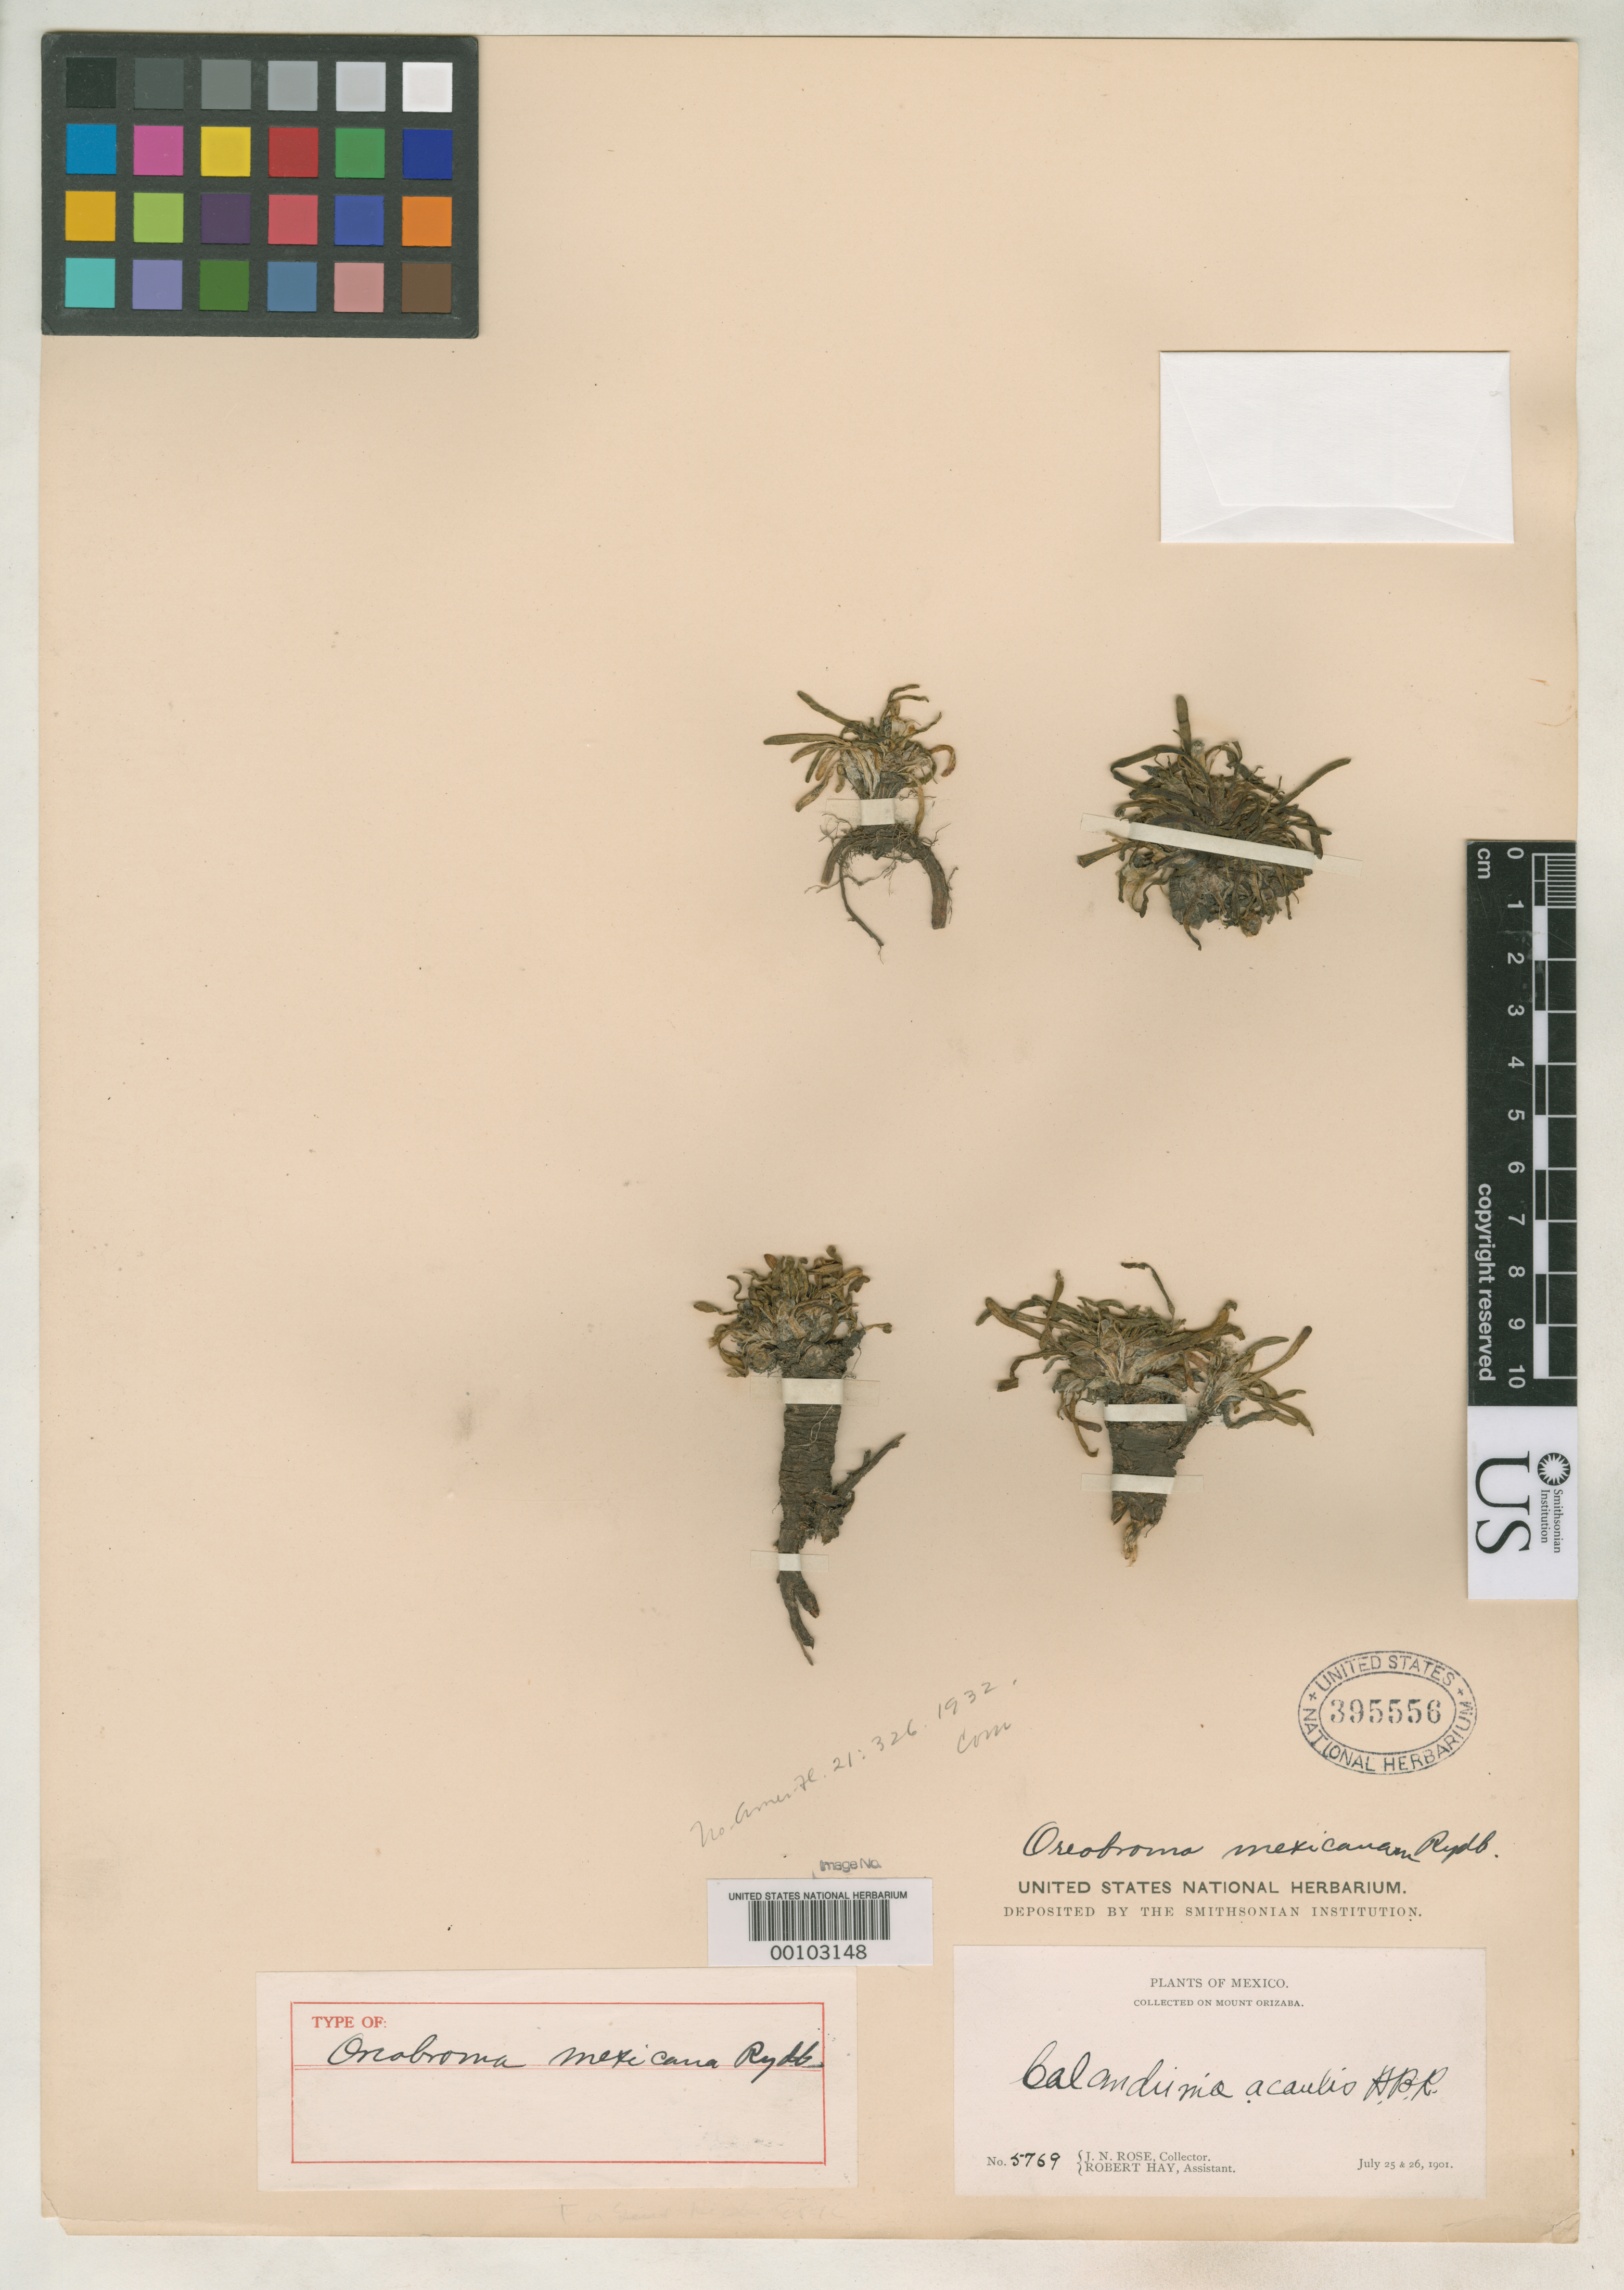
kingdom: Plantae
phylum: Tracheophyta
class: Magnoliopsida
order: Caryophyllales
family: Montiaceae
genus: Oreobroma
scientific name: Oreobroma mexicanum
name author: Rydb.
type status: Holotype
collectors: J. N. Rose & R. H. Hay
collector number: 5769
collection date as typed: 25 Jul 1901 and 26 Jul 1901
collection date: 1901-07-25,1901-07-26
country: Mexico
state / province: Veracruz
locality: Mt. Orizaba.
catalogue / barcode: US 395556